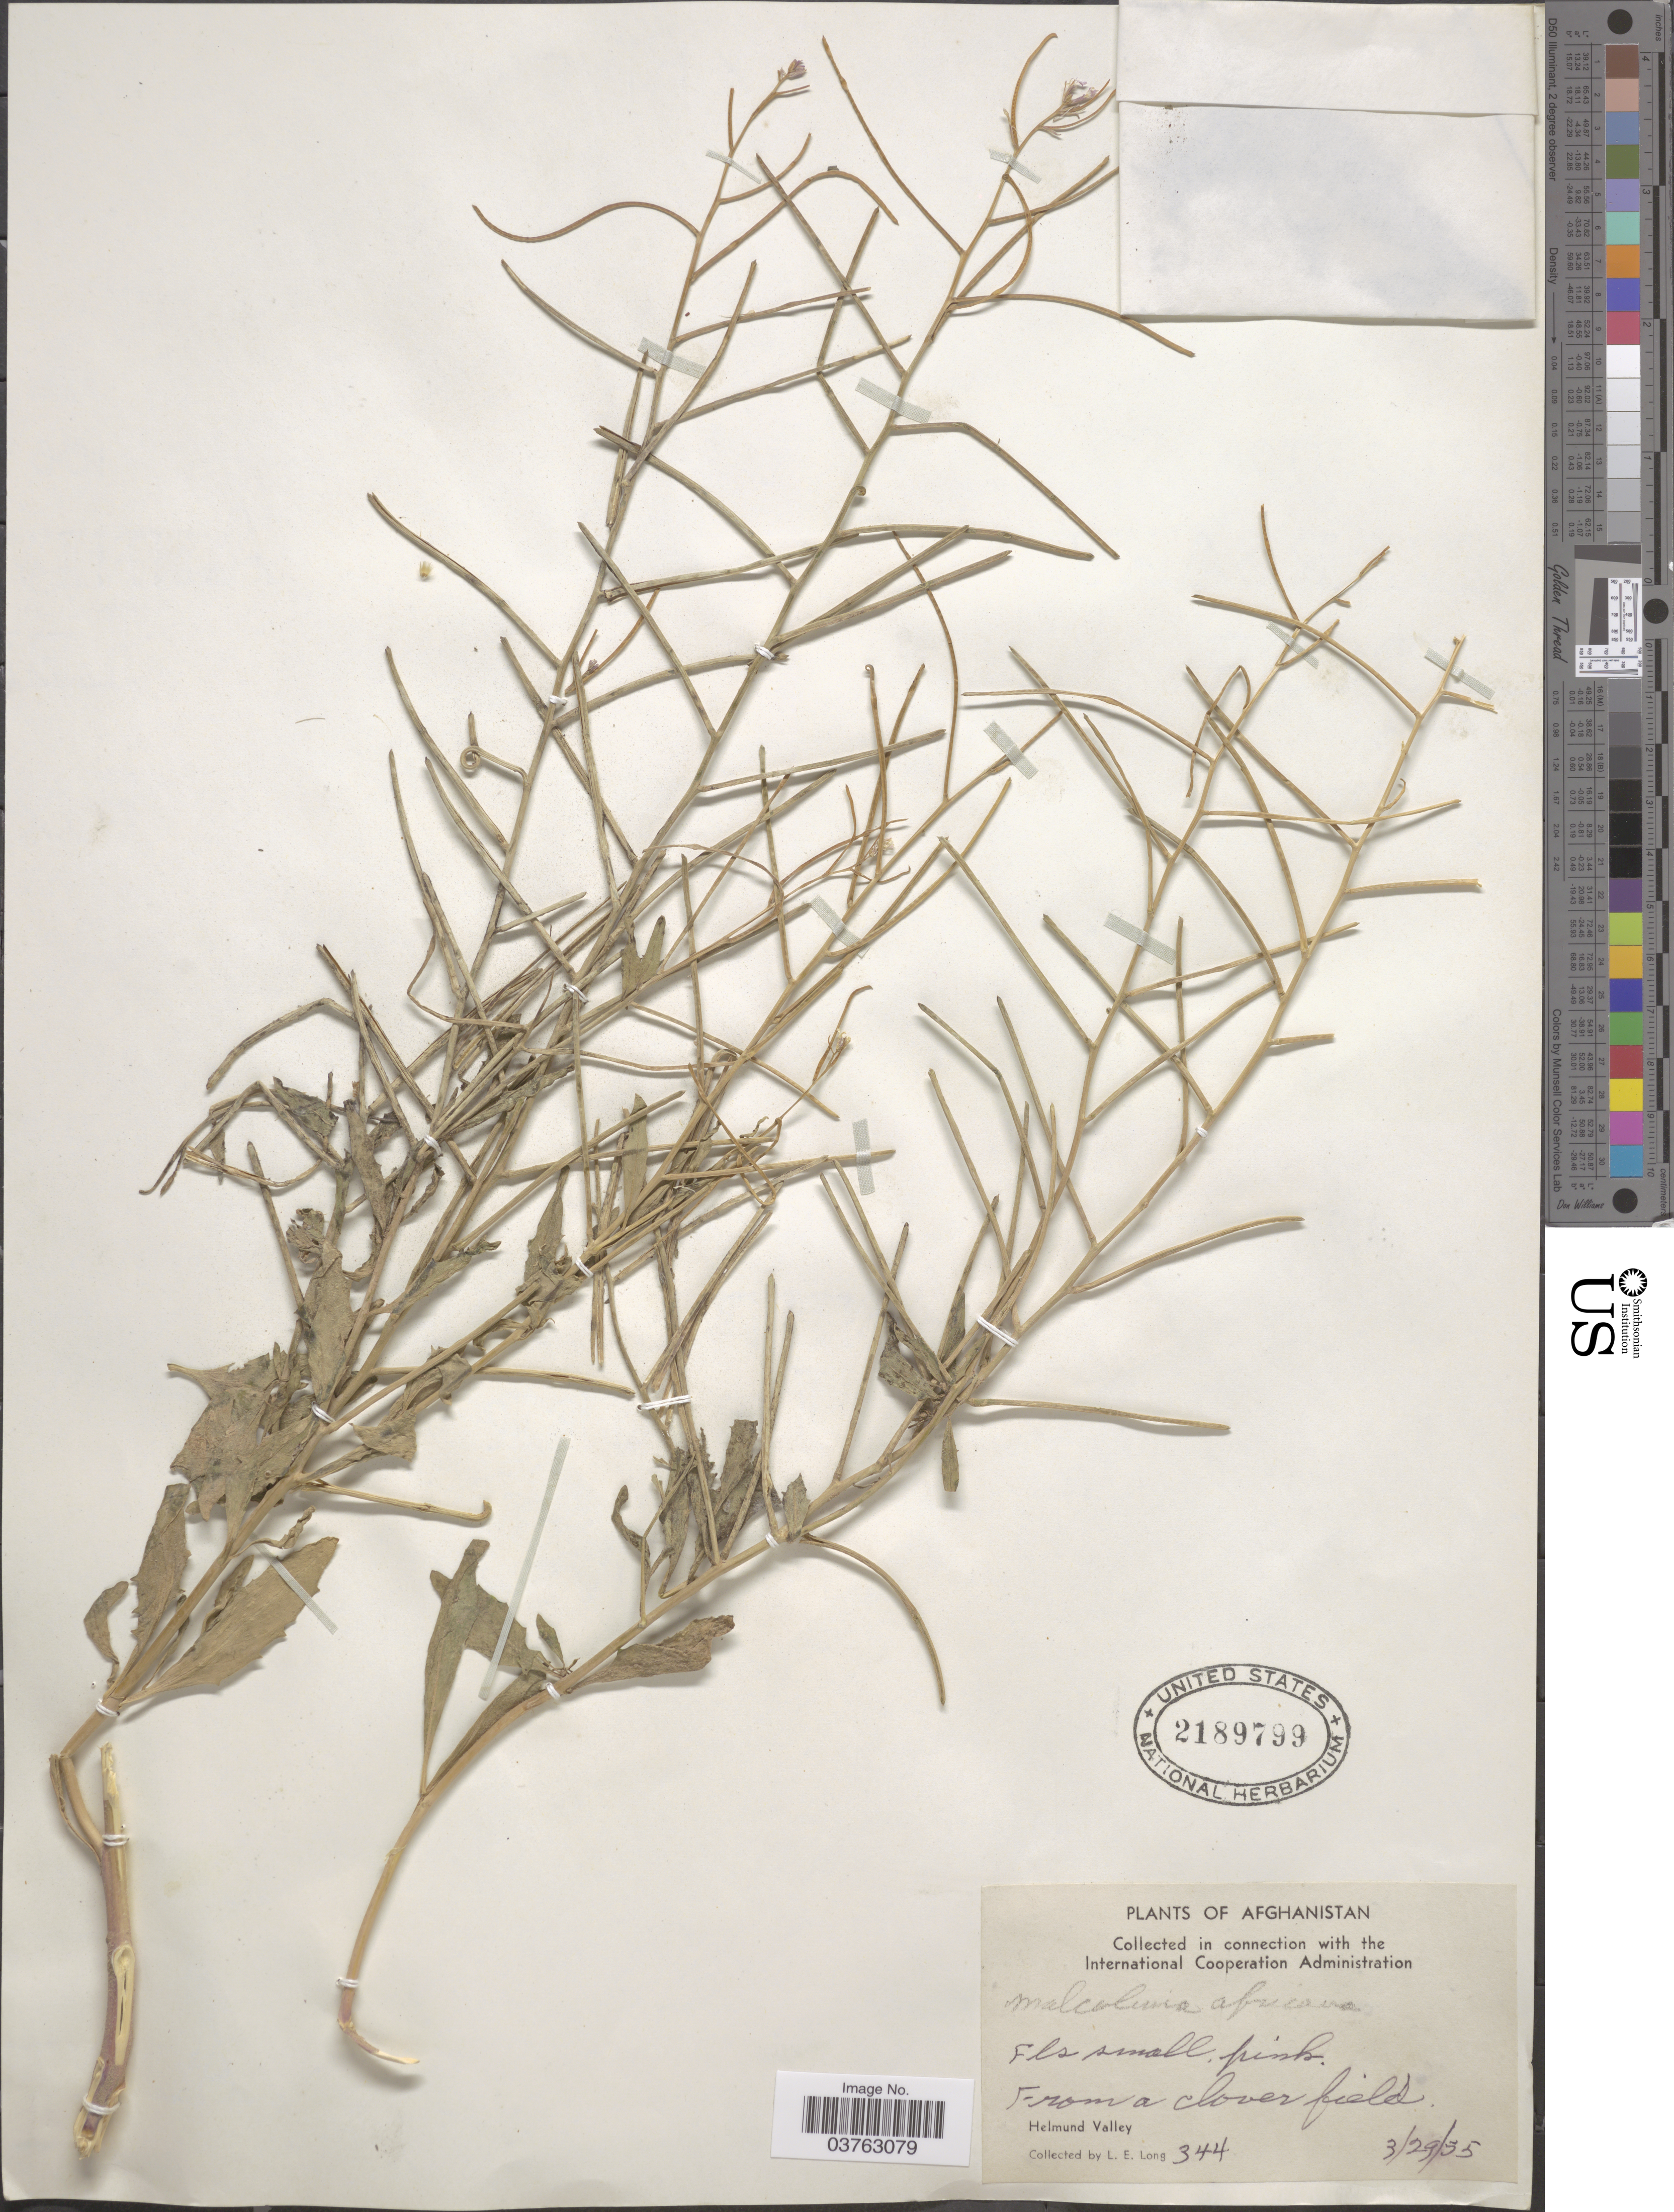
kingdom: Plantae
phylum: Tracheophyta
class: Magnoliopsida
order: Brassicales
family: Brassicaceae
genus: Malcolmia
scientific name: Malcolmia africana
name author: (L.) W.T. Aiton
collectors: L. E. Long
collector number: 344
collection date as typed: Transcribed d/m/y: 29/3/55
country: Afghanistan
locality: Helmund Valley.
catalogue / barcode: US 2189799